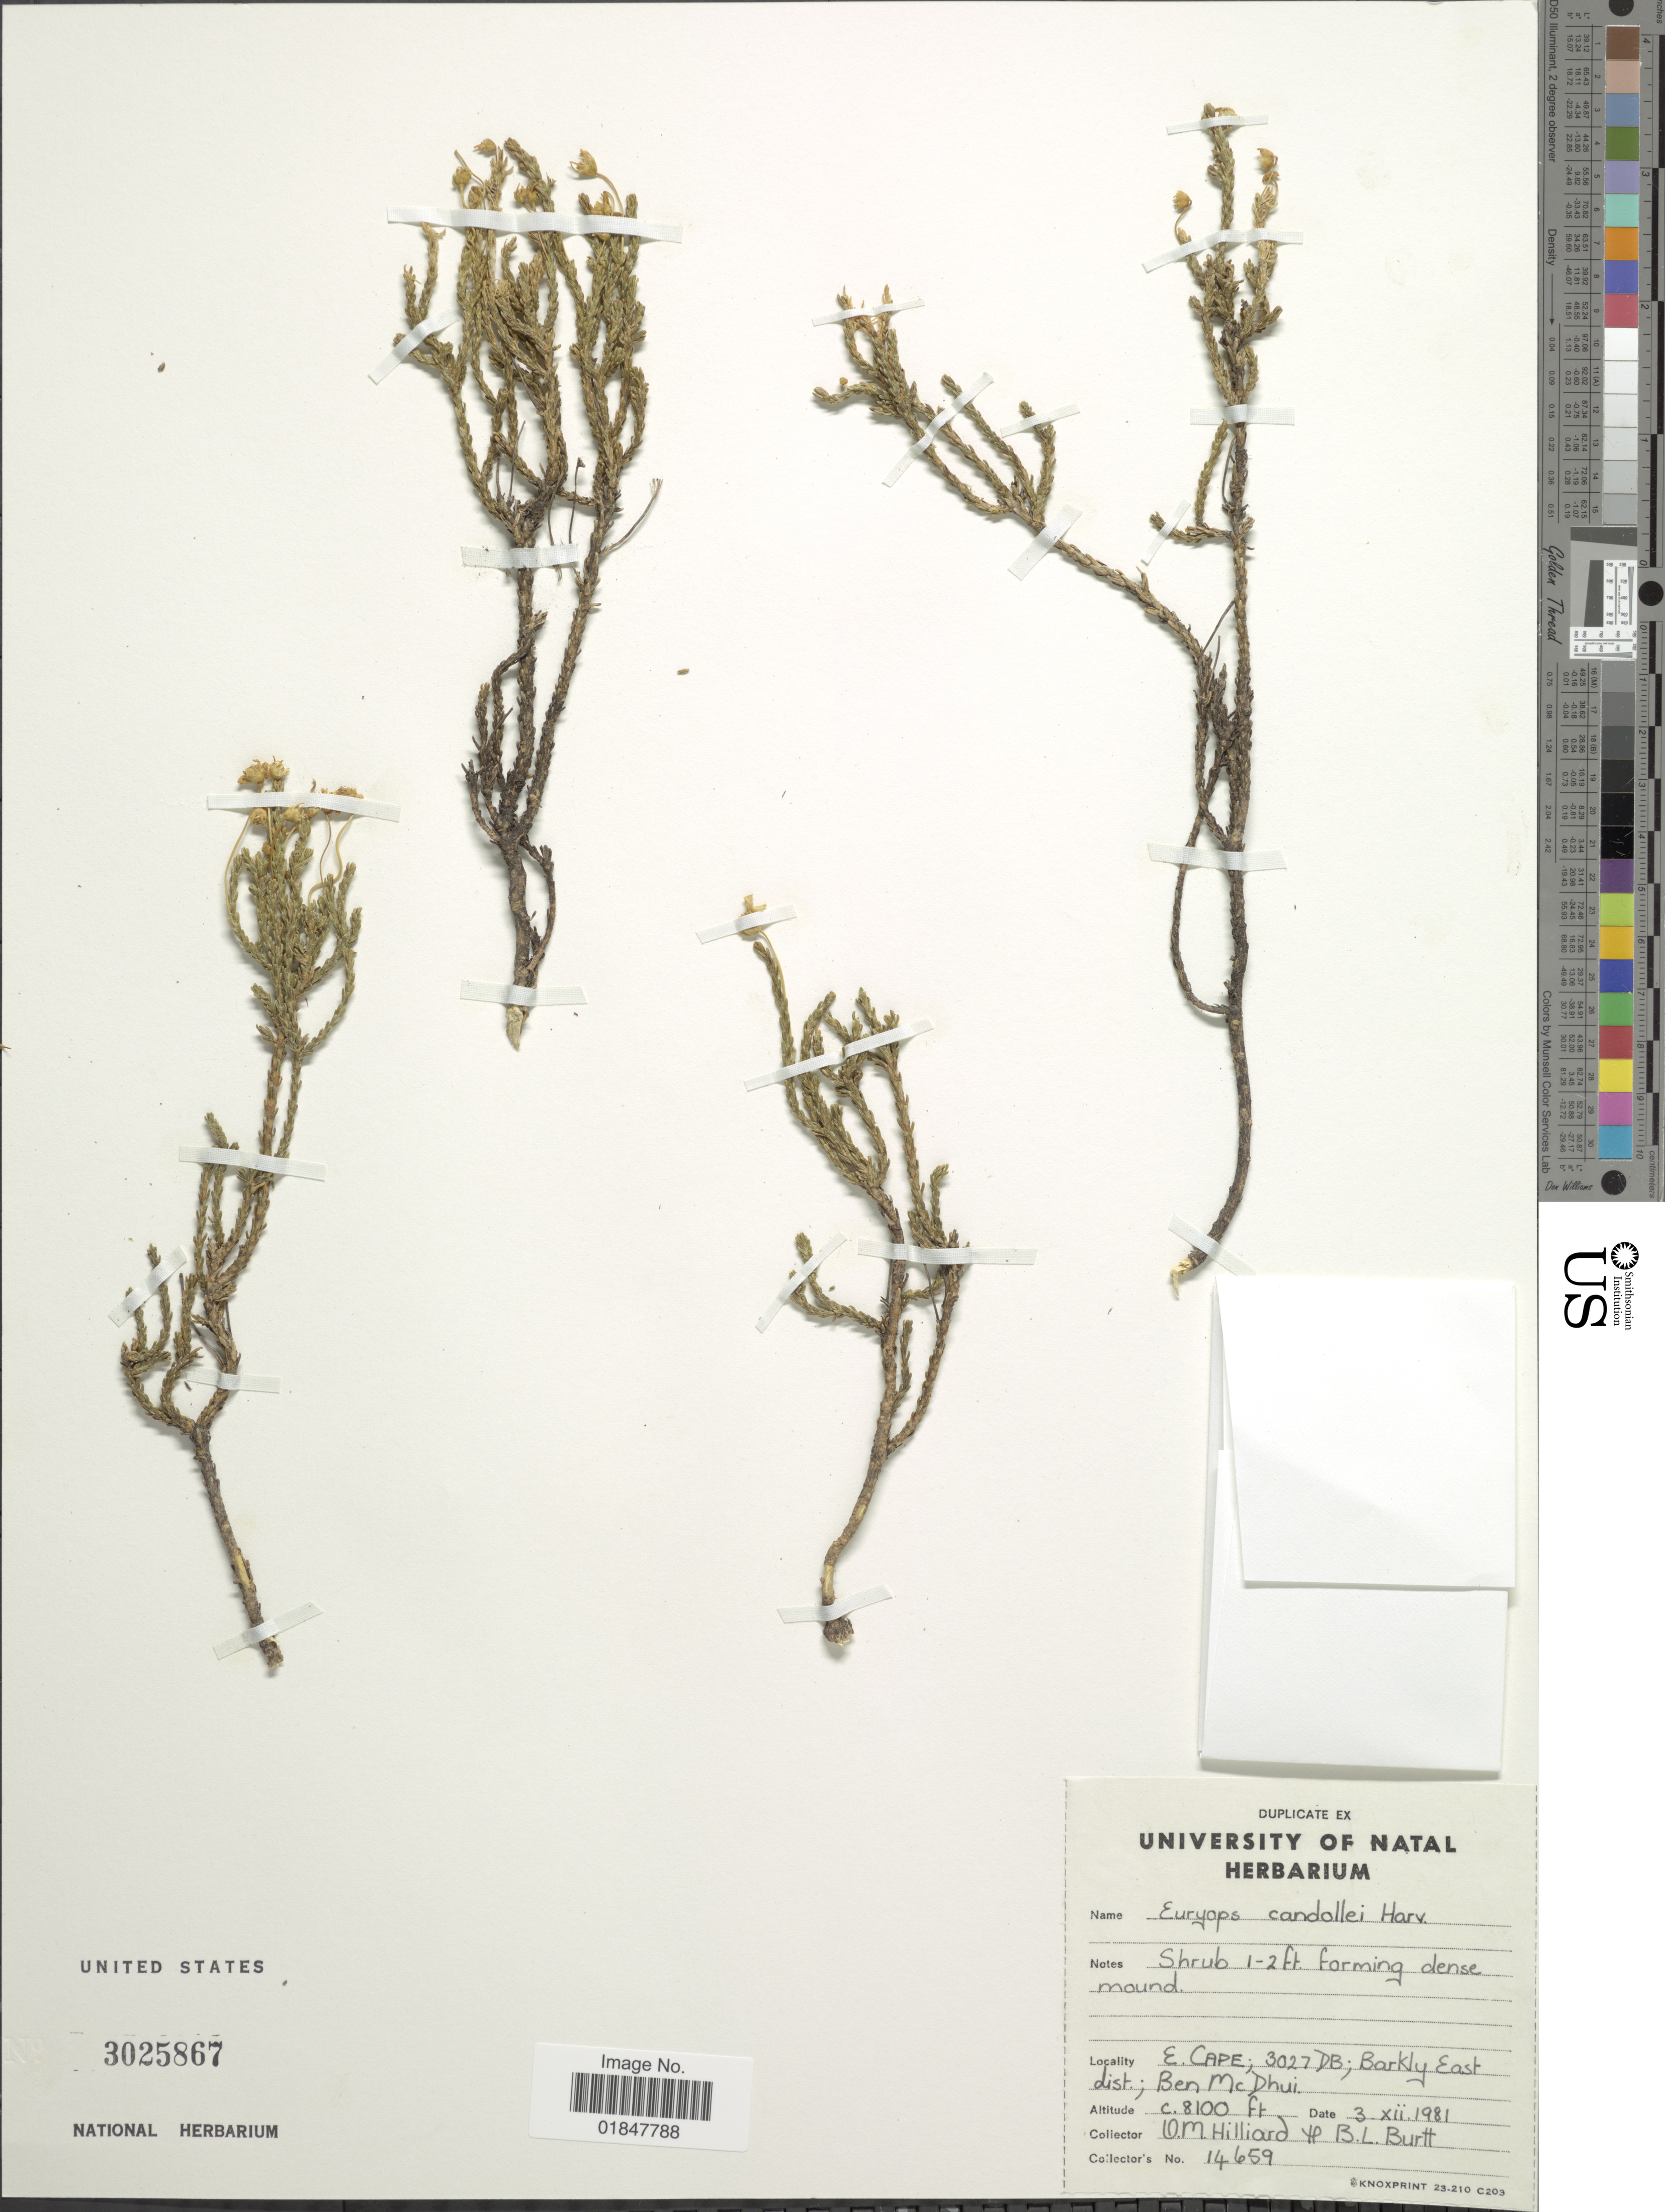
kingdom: Plantae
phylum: Tracheophyta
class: Magnoliopsida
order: Asterales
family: Asteraceae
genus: Euryops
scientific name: Euryops candollei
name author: Harv.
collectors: O. M. Hilliard & B. L. Burtt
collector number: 14659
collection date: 1981-12-03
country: South Africa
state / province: Eastern Cape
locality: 3027 DB; Barkly East dist. Ben McDhui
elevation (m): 2469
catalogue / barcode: US 3025867